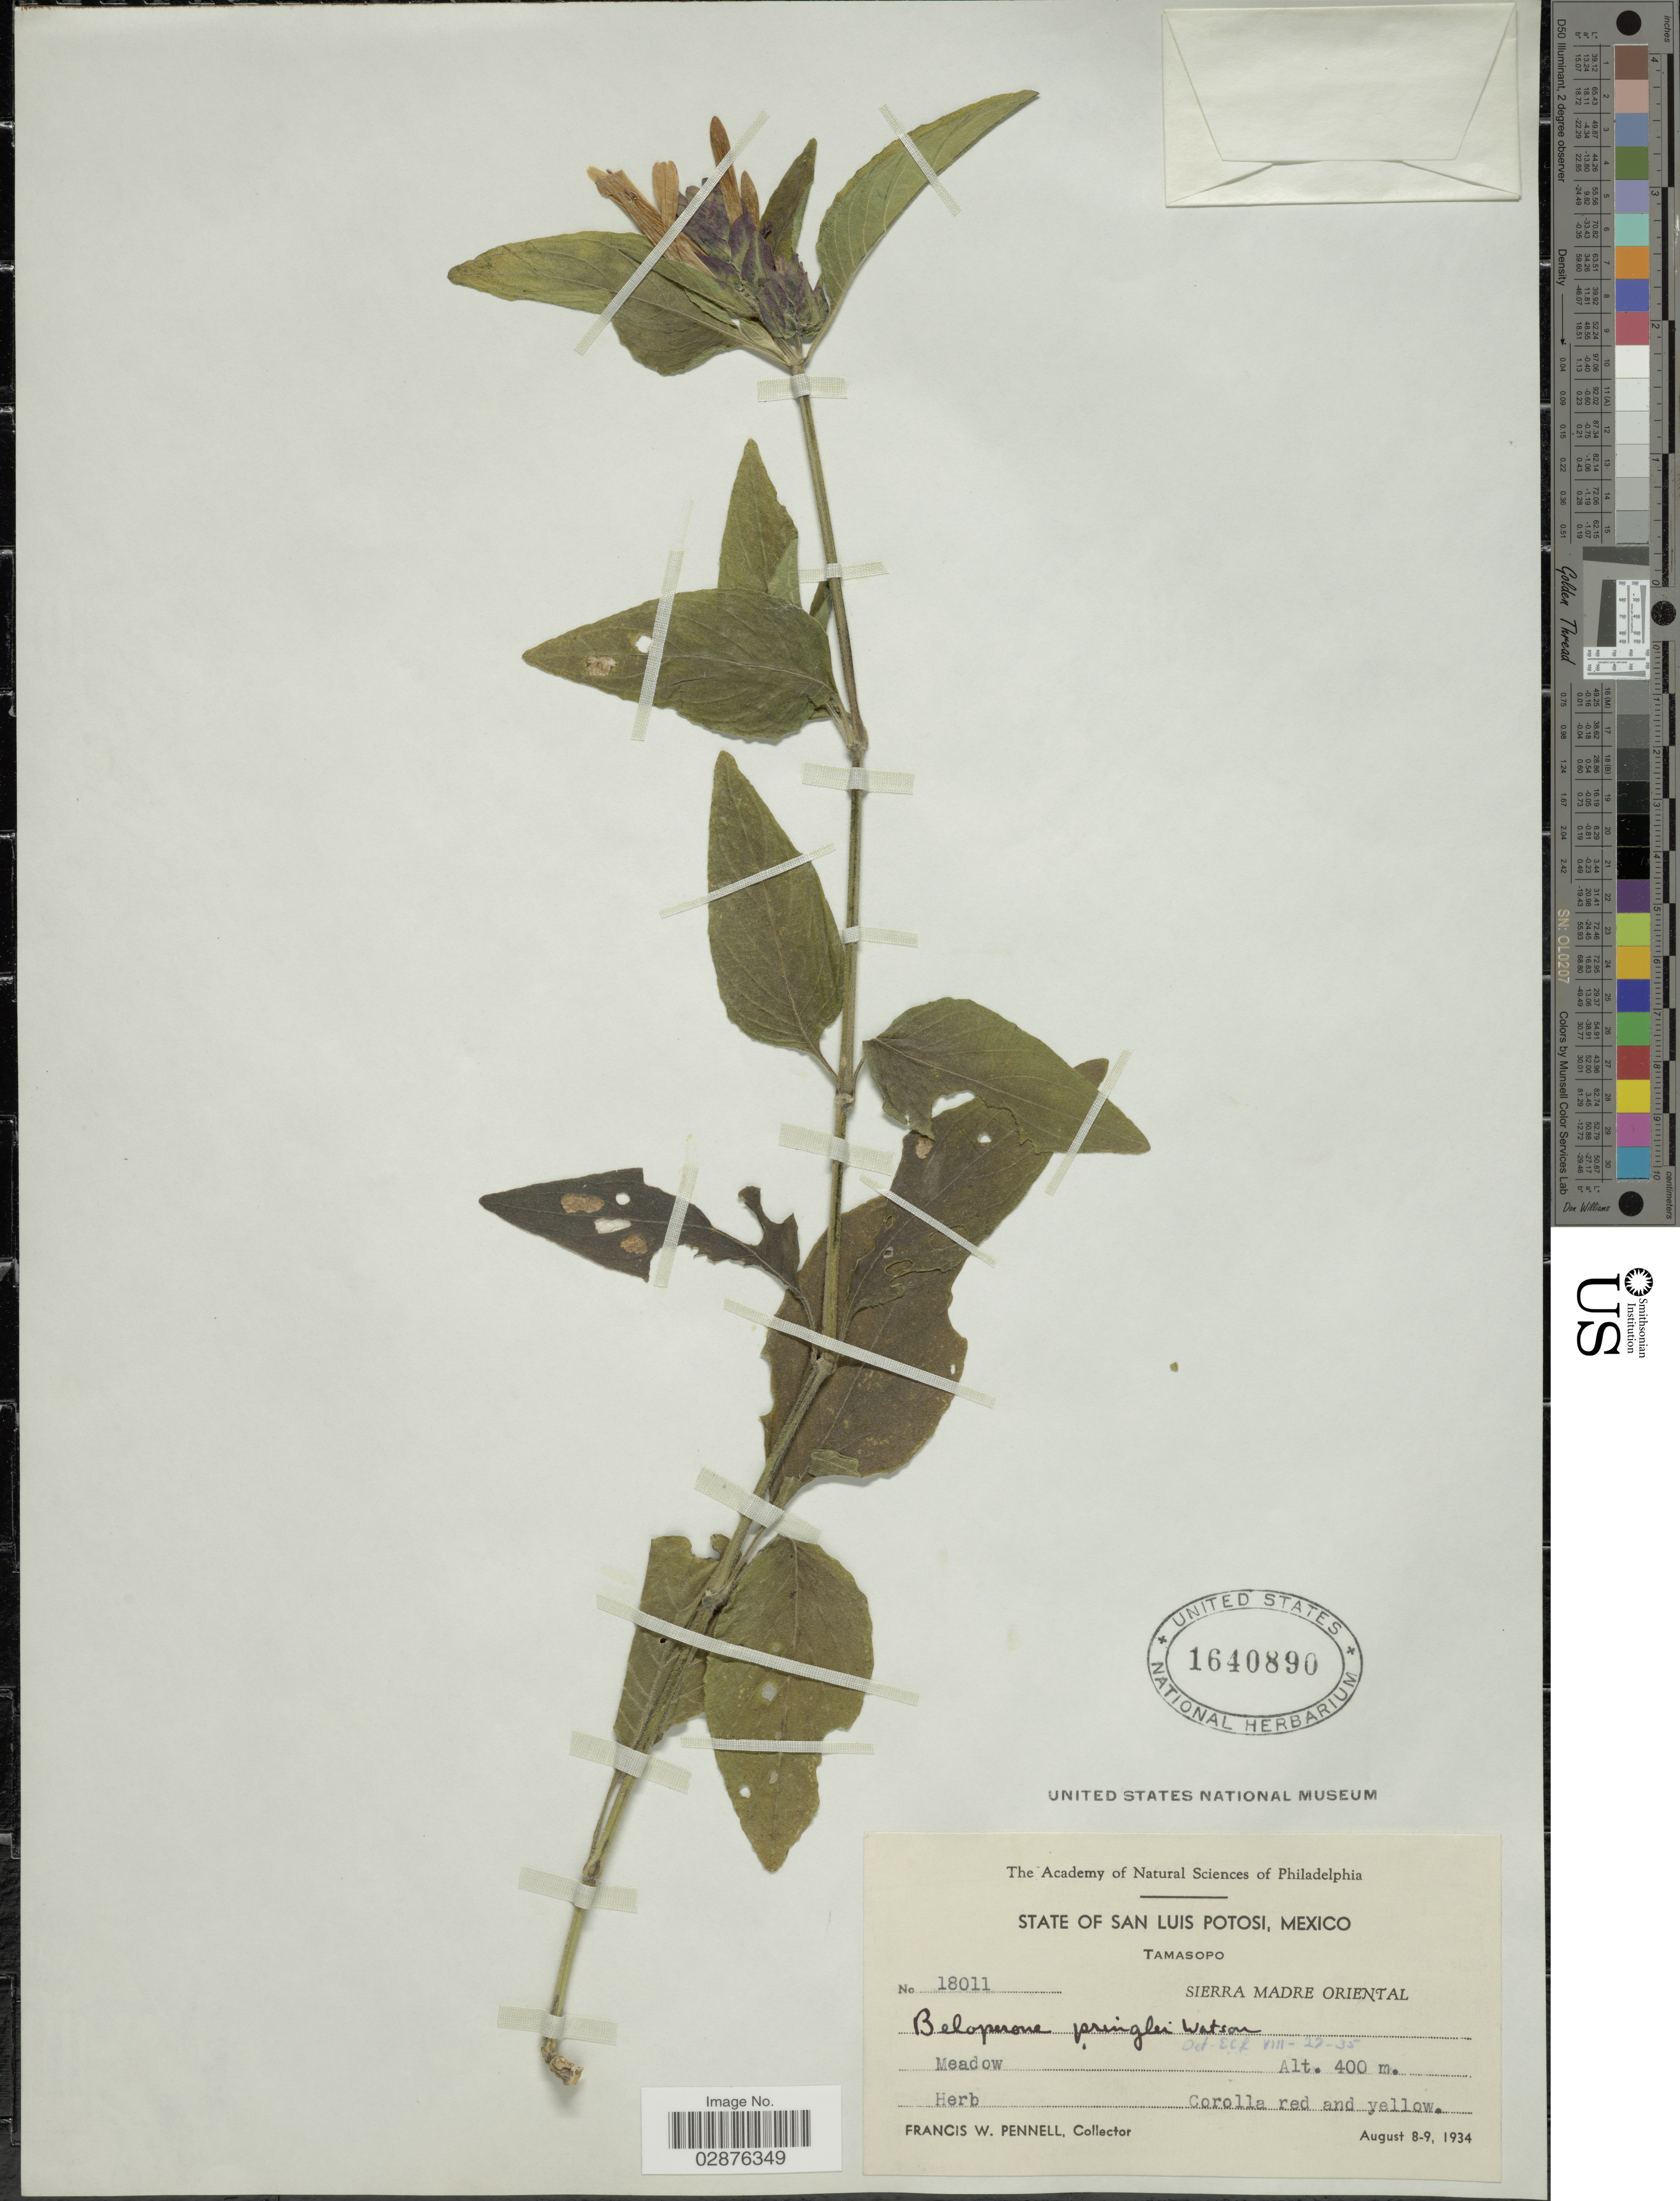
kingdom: Plantae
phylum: Tracheophyta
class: Magnoliopsida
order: Lamiales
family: Acanthaceae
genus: Justicia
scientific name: Justicia fulvicoma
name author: Schltdl. & Cham.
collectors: F. W. Pennell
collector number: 18011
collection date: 1934-08-08/1934-08-09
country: Mexico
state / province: San Luis Potosí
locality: Tamasopo, Sierra Madre Oriental.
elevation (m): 400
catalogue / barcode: US 1640890